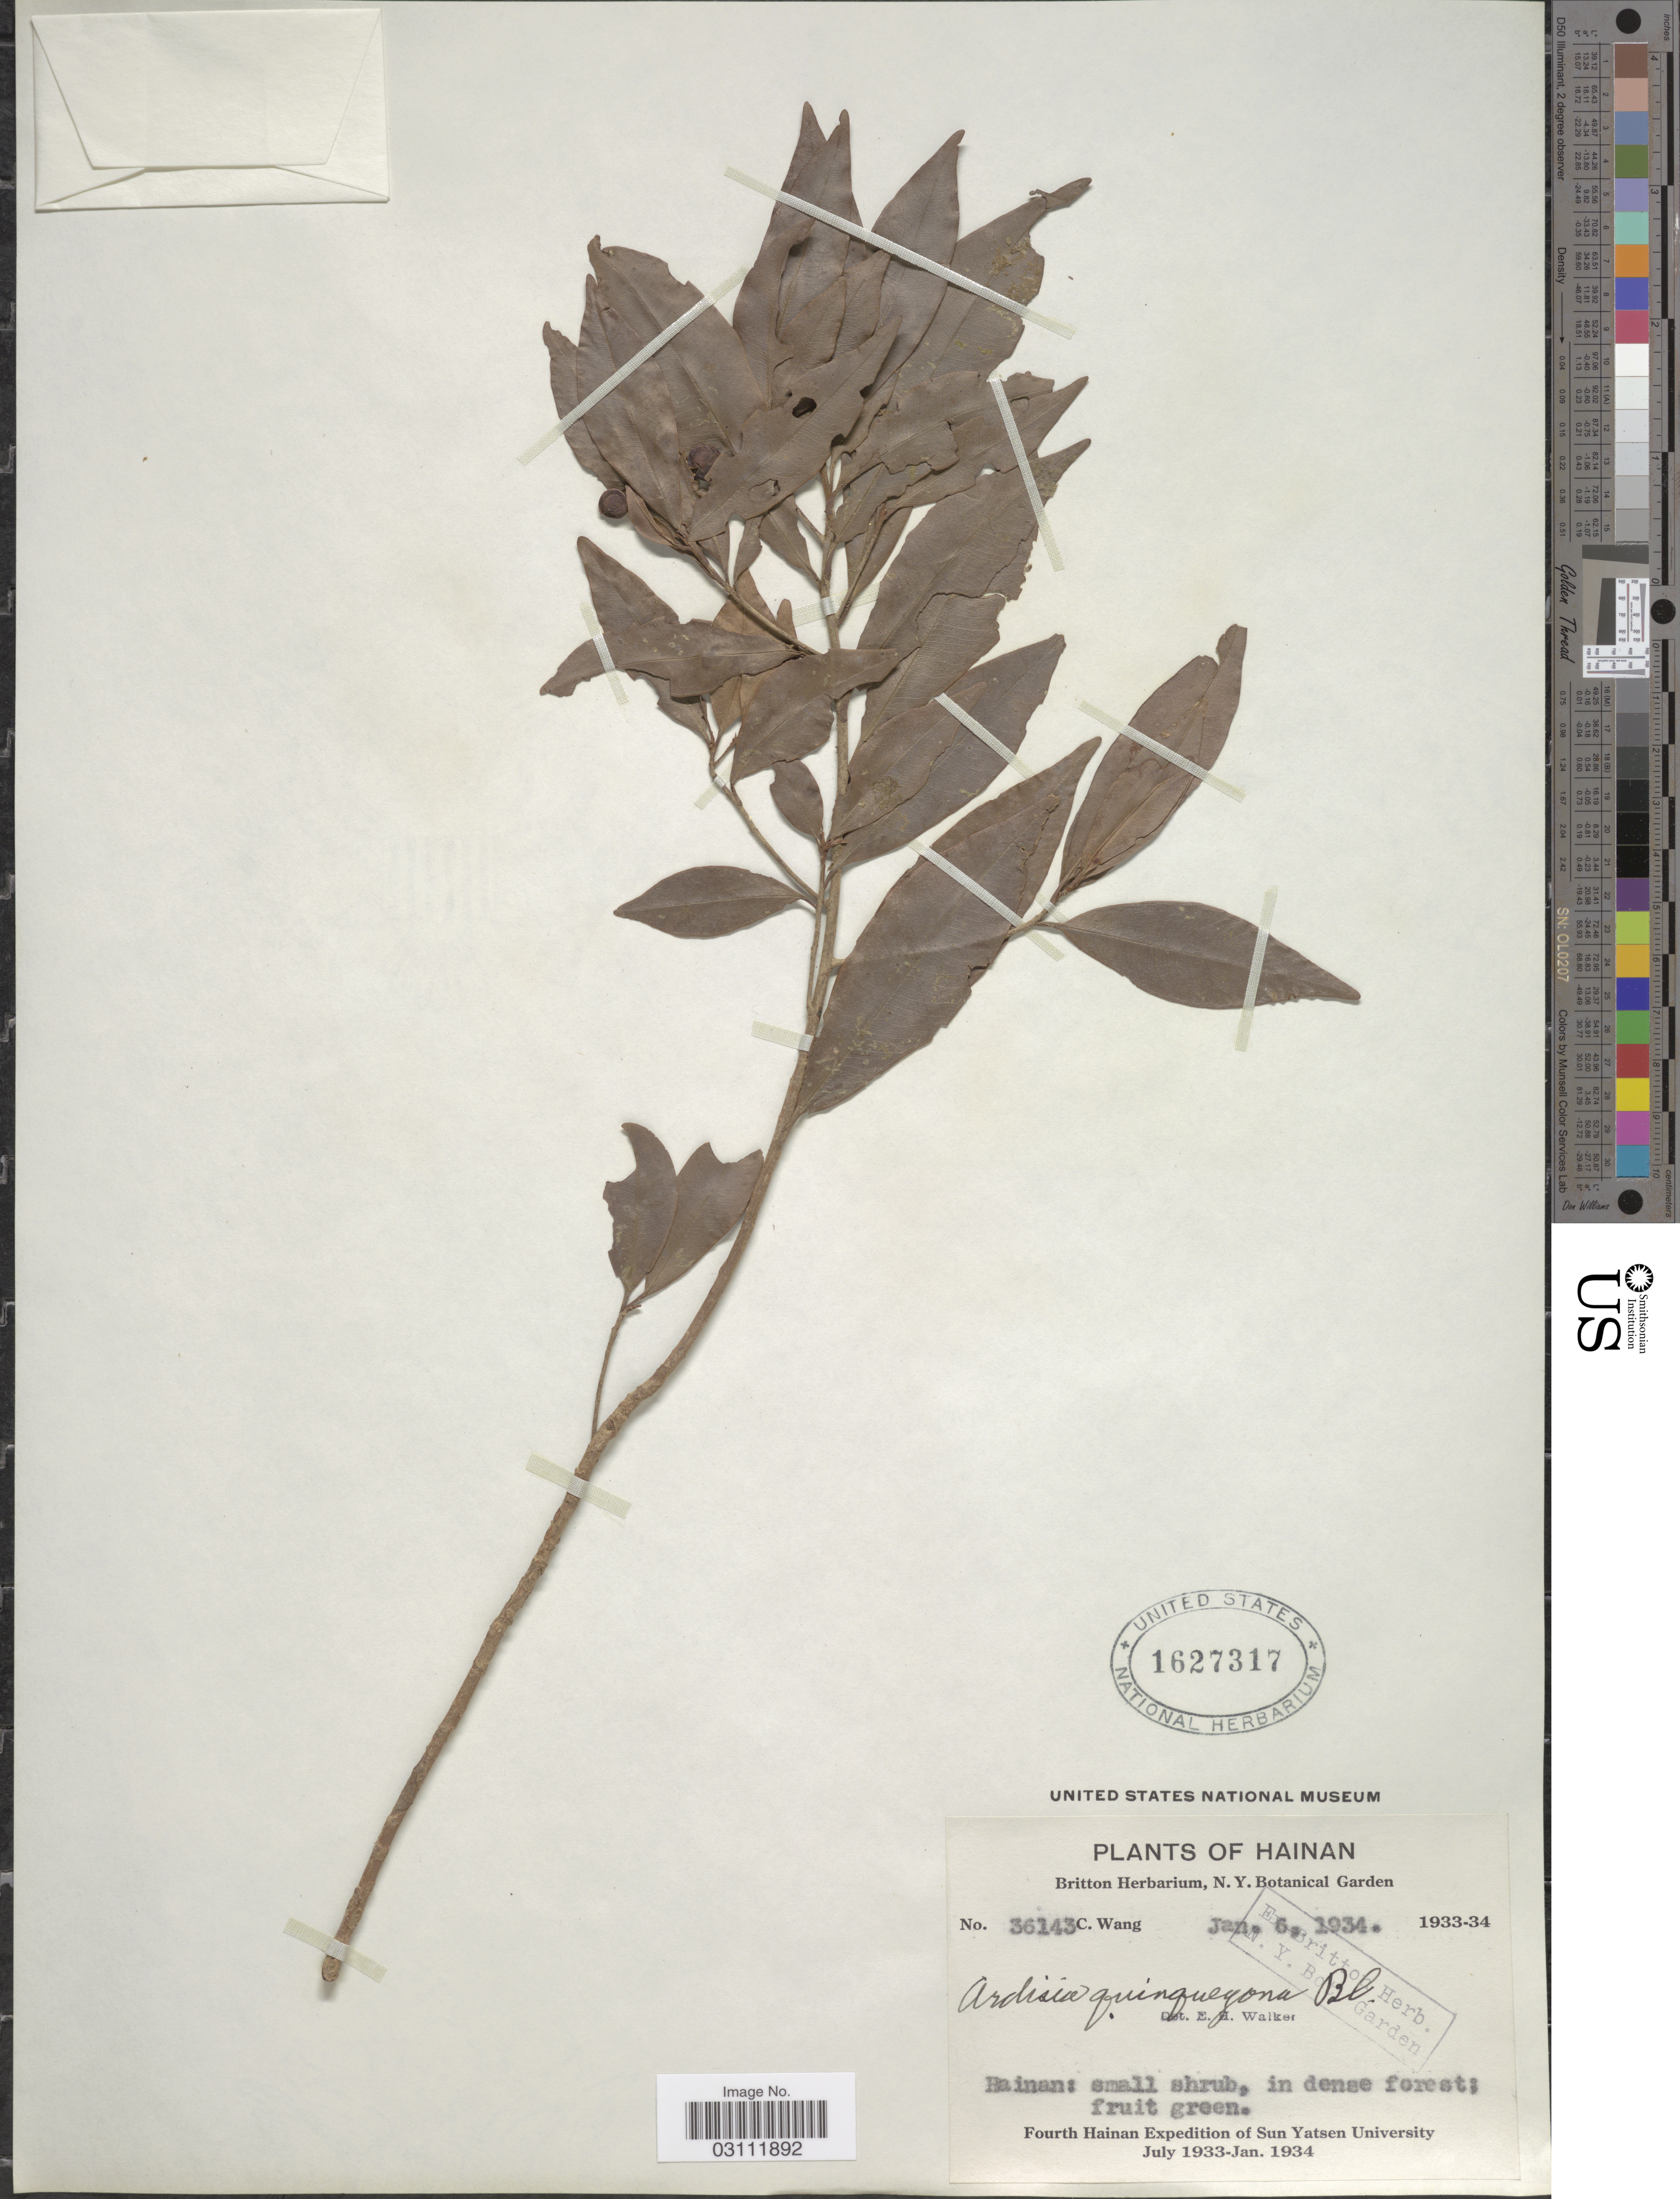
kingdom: Plantae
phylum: Tracheophyta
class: Magnoliopsida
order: Ericales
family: Primulaceae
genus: Ardisia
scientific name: Ardisia quinquegona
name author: Blume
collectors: C. Wang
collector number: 36143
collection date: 1934-01-06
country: China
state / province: Hainan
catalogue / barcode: US 1627317